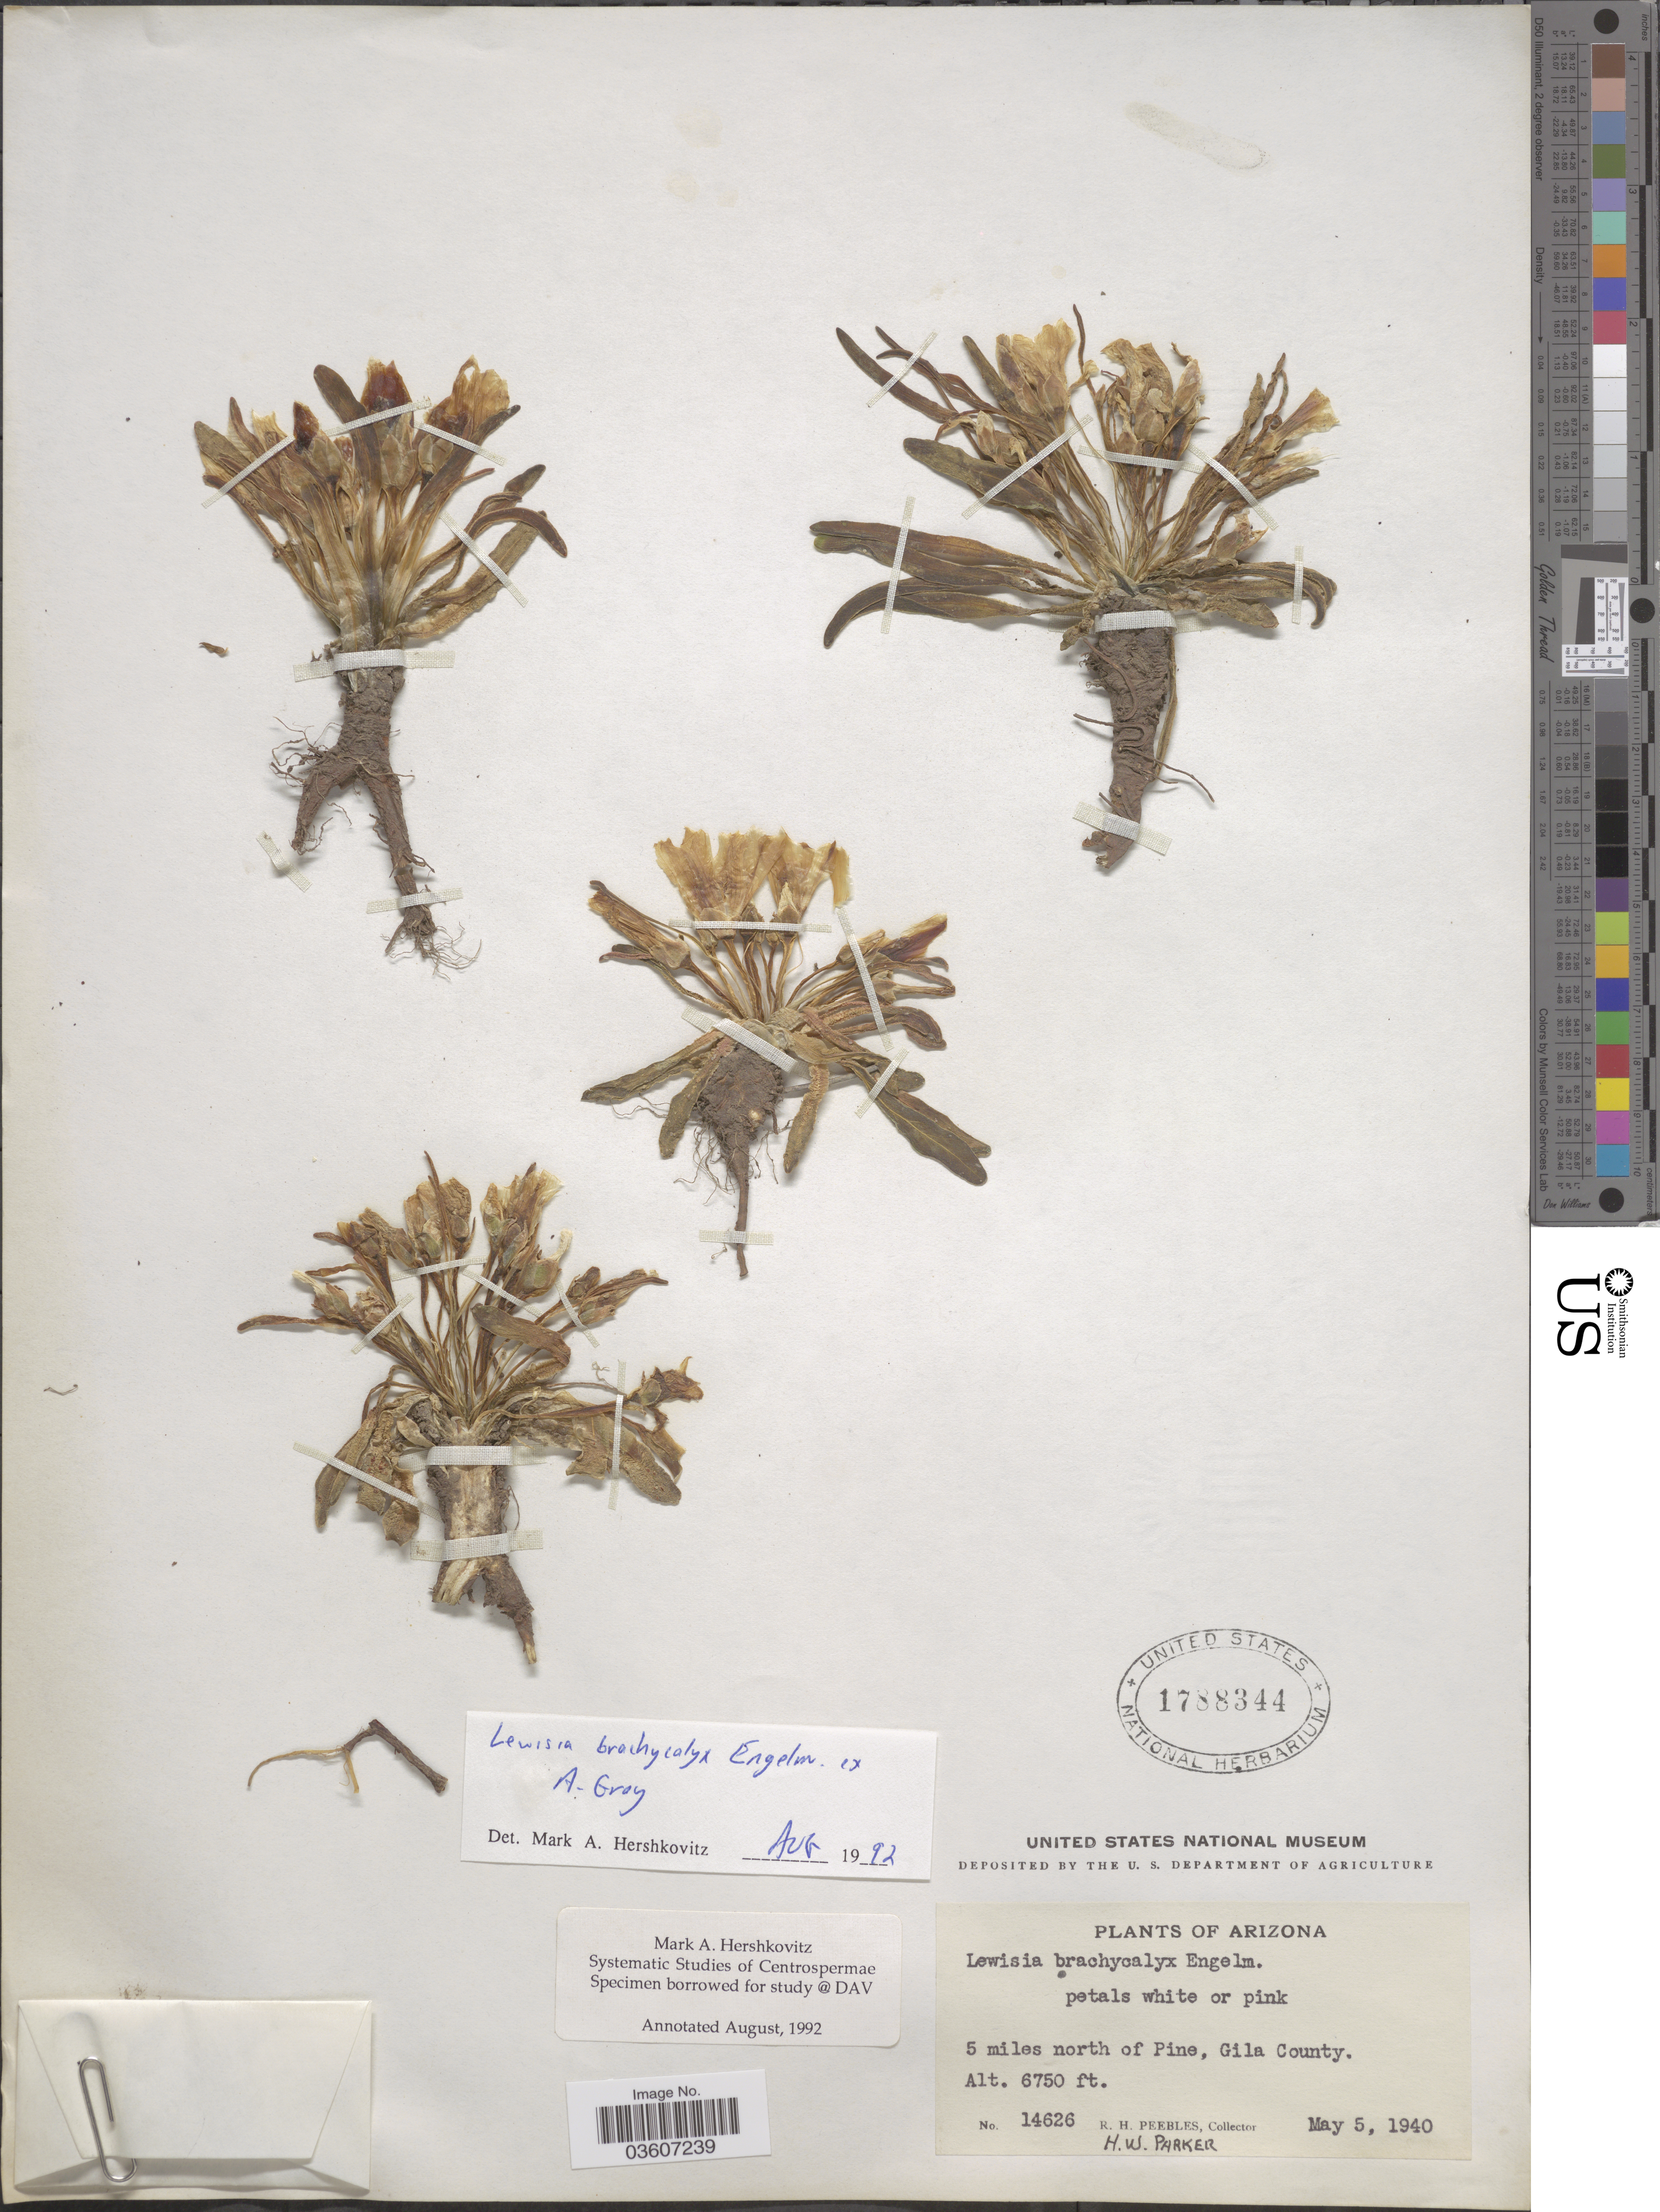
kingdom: Plantae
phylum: Tracheophyta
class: Magnoliopsida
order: Caryophyllales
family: Montiaceae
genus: Lewisia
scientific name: Lewisia brachycalyx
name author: Engelm. ex A. Gray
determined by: Hershkovitz, Mark Alan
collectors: R. H. Peebles & H. W. Parker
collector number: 14626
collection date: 1940-05-05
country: United States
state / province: Arizona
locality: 5 miles north of Pine, Gila County.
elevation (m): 2057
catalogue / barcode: US 1788344